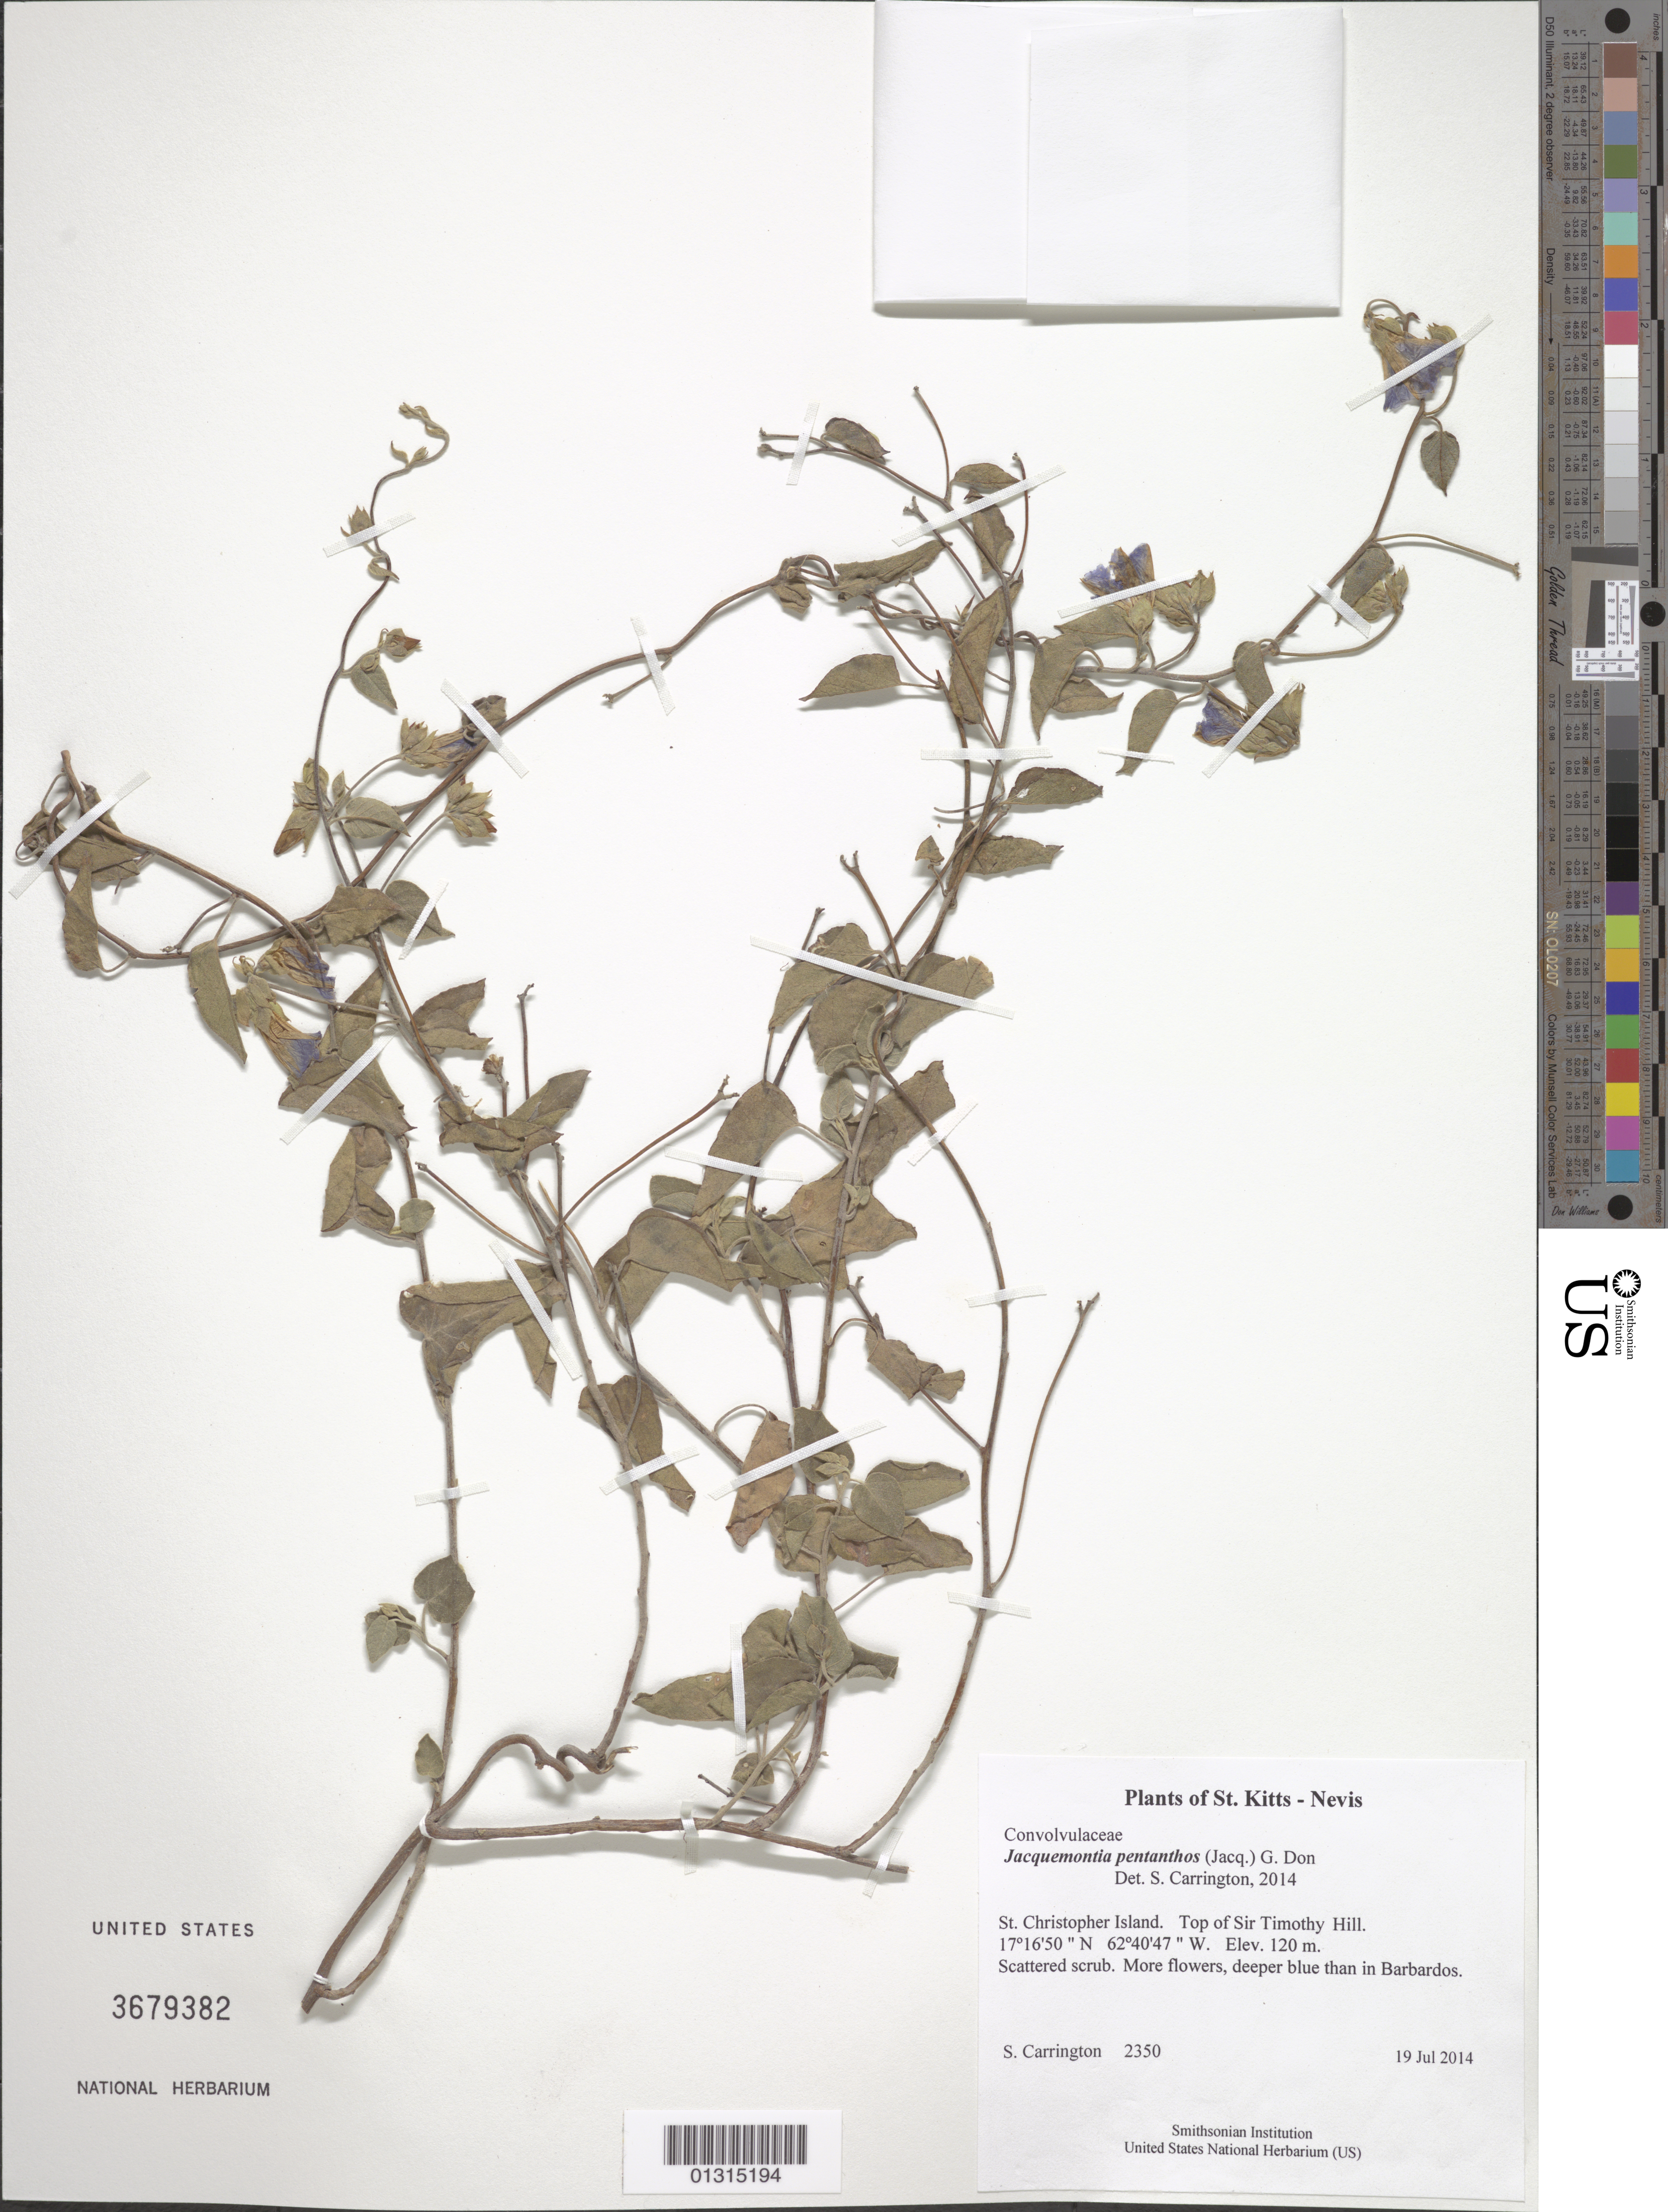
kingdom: Plantae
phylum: Tracheophyta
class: Magnoliopsida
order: Solanales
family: Convolvulaceae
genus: Jacquemontia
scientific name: Jacquemontia pentanthos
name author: (Jacq.) G. Don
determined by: Carrington, C. M. S.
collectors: C. M. S. Carrington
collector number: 2350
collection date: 2014-07-19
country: St. Christopher-Nevis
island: St. Christopher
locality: Top of Sir Timothy Hill.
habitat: Scattered scrub.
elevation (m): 120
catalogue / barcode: US 3679382